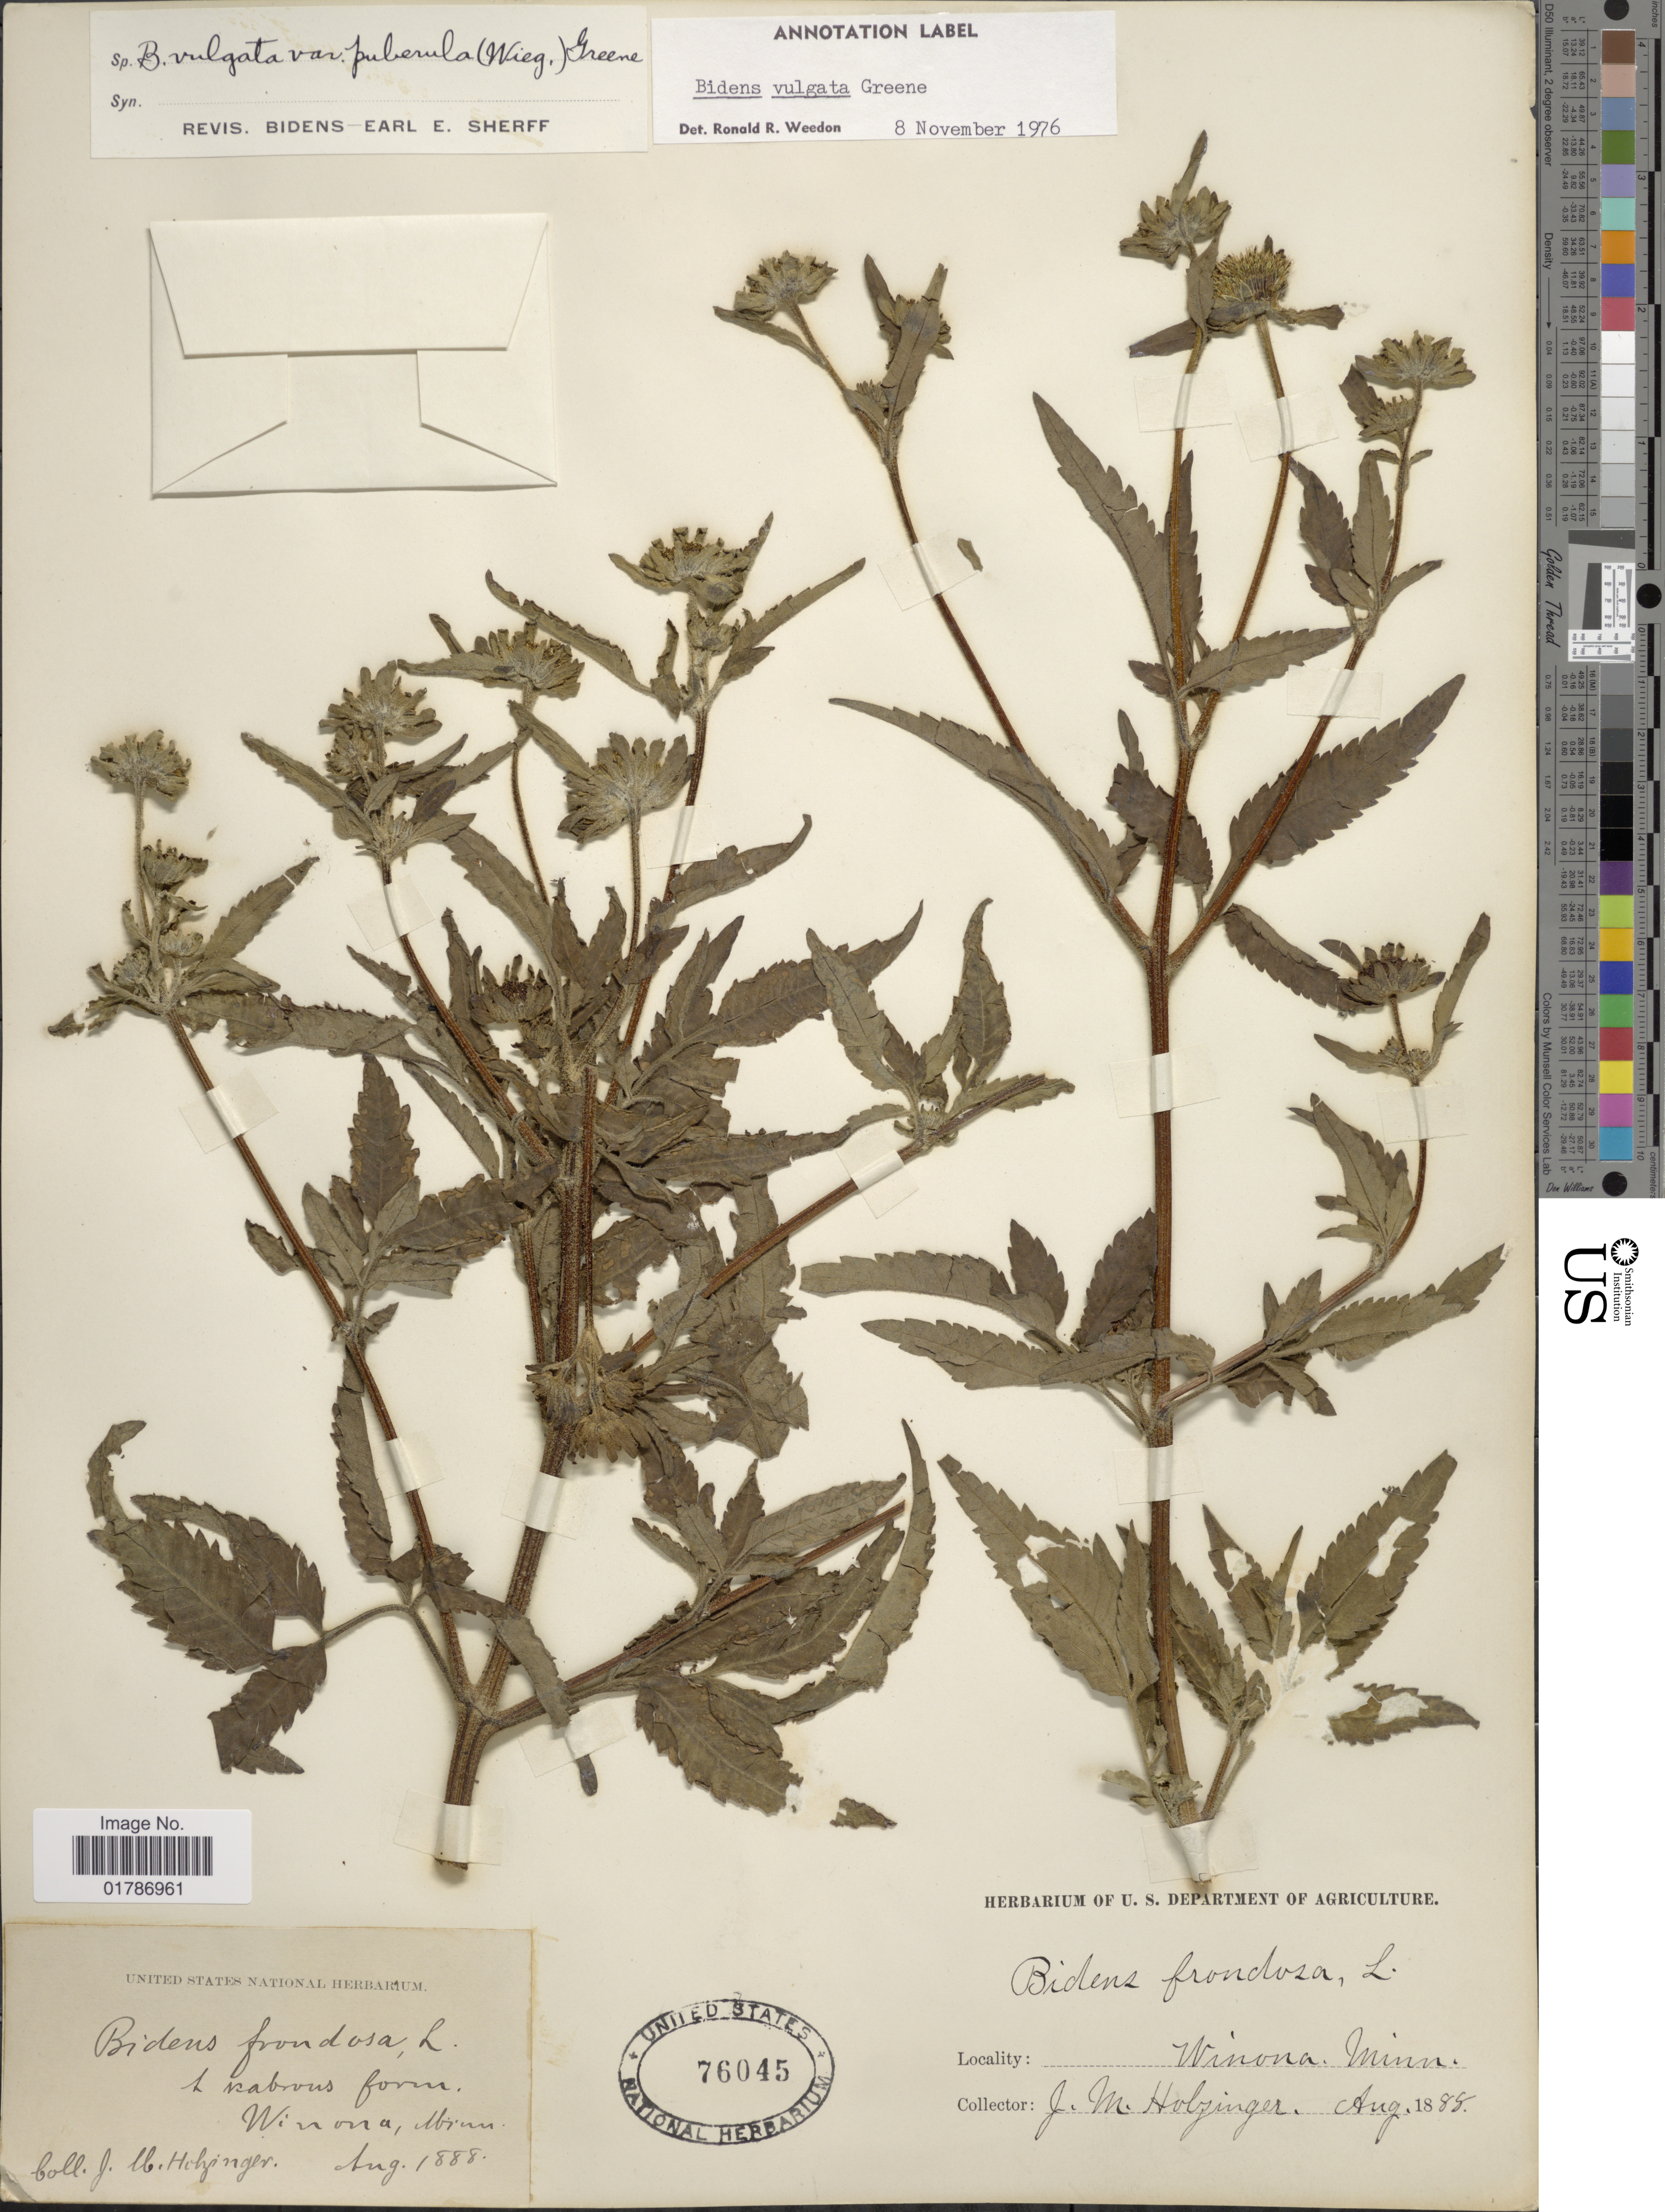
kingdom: Plantae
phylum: Tracheophyta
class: Magnoliopsida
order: Asterales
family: Asteraceae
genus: Bidens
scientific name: Bidens vulgata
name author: Greene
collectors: J. M. Holzinger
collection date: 1888-08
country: United States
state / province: Minnesota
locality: Winona, Minn.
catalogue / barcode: US 76045